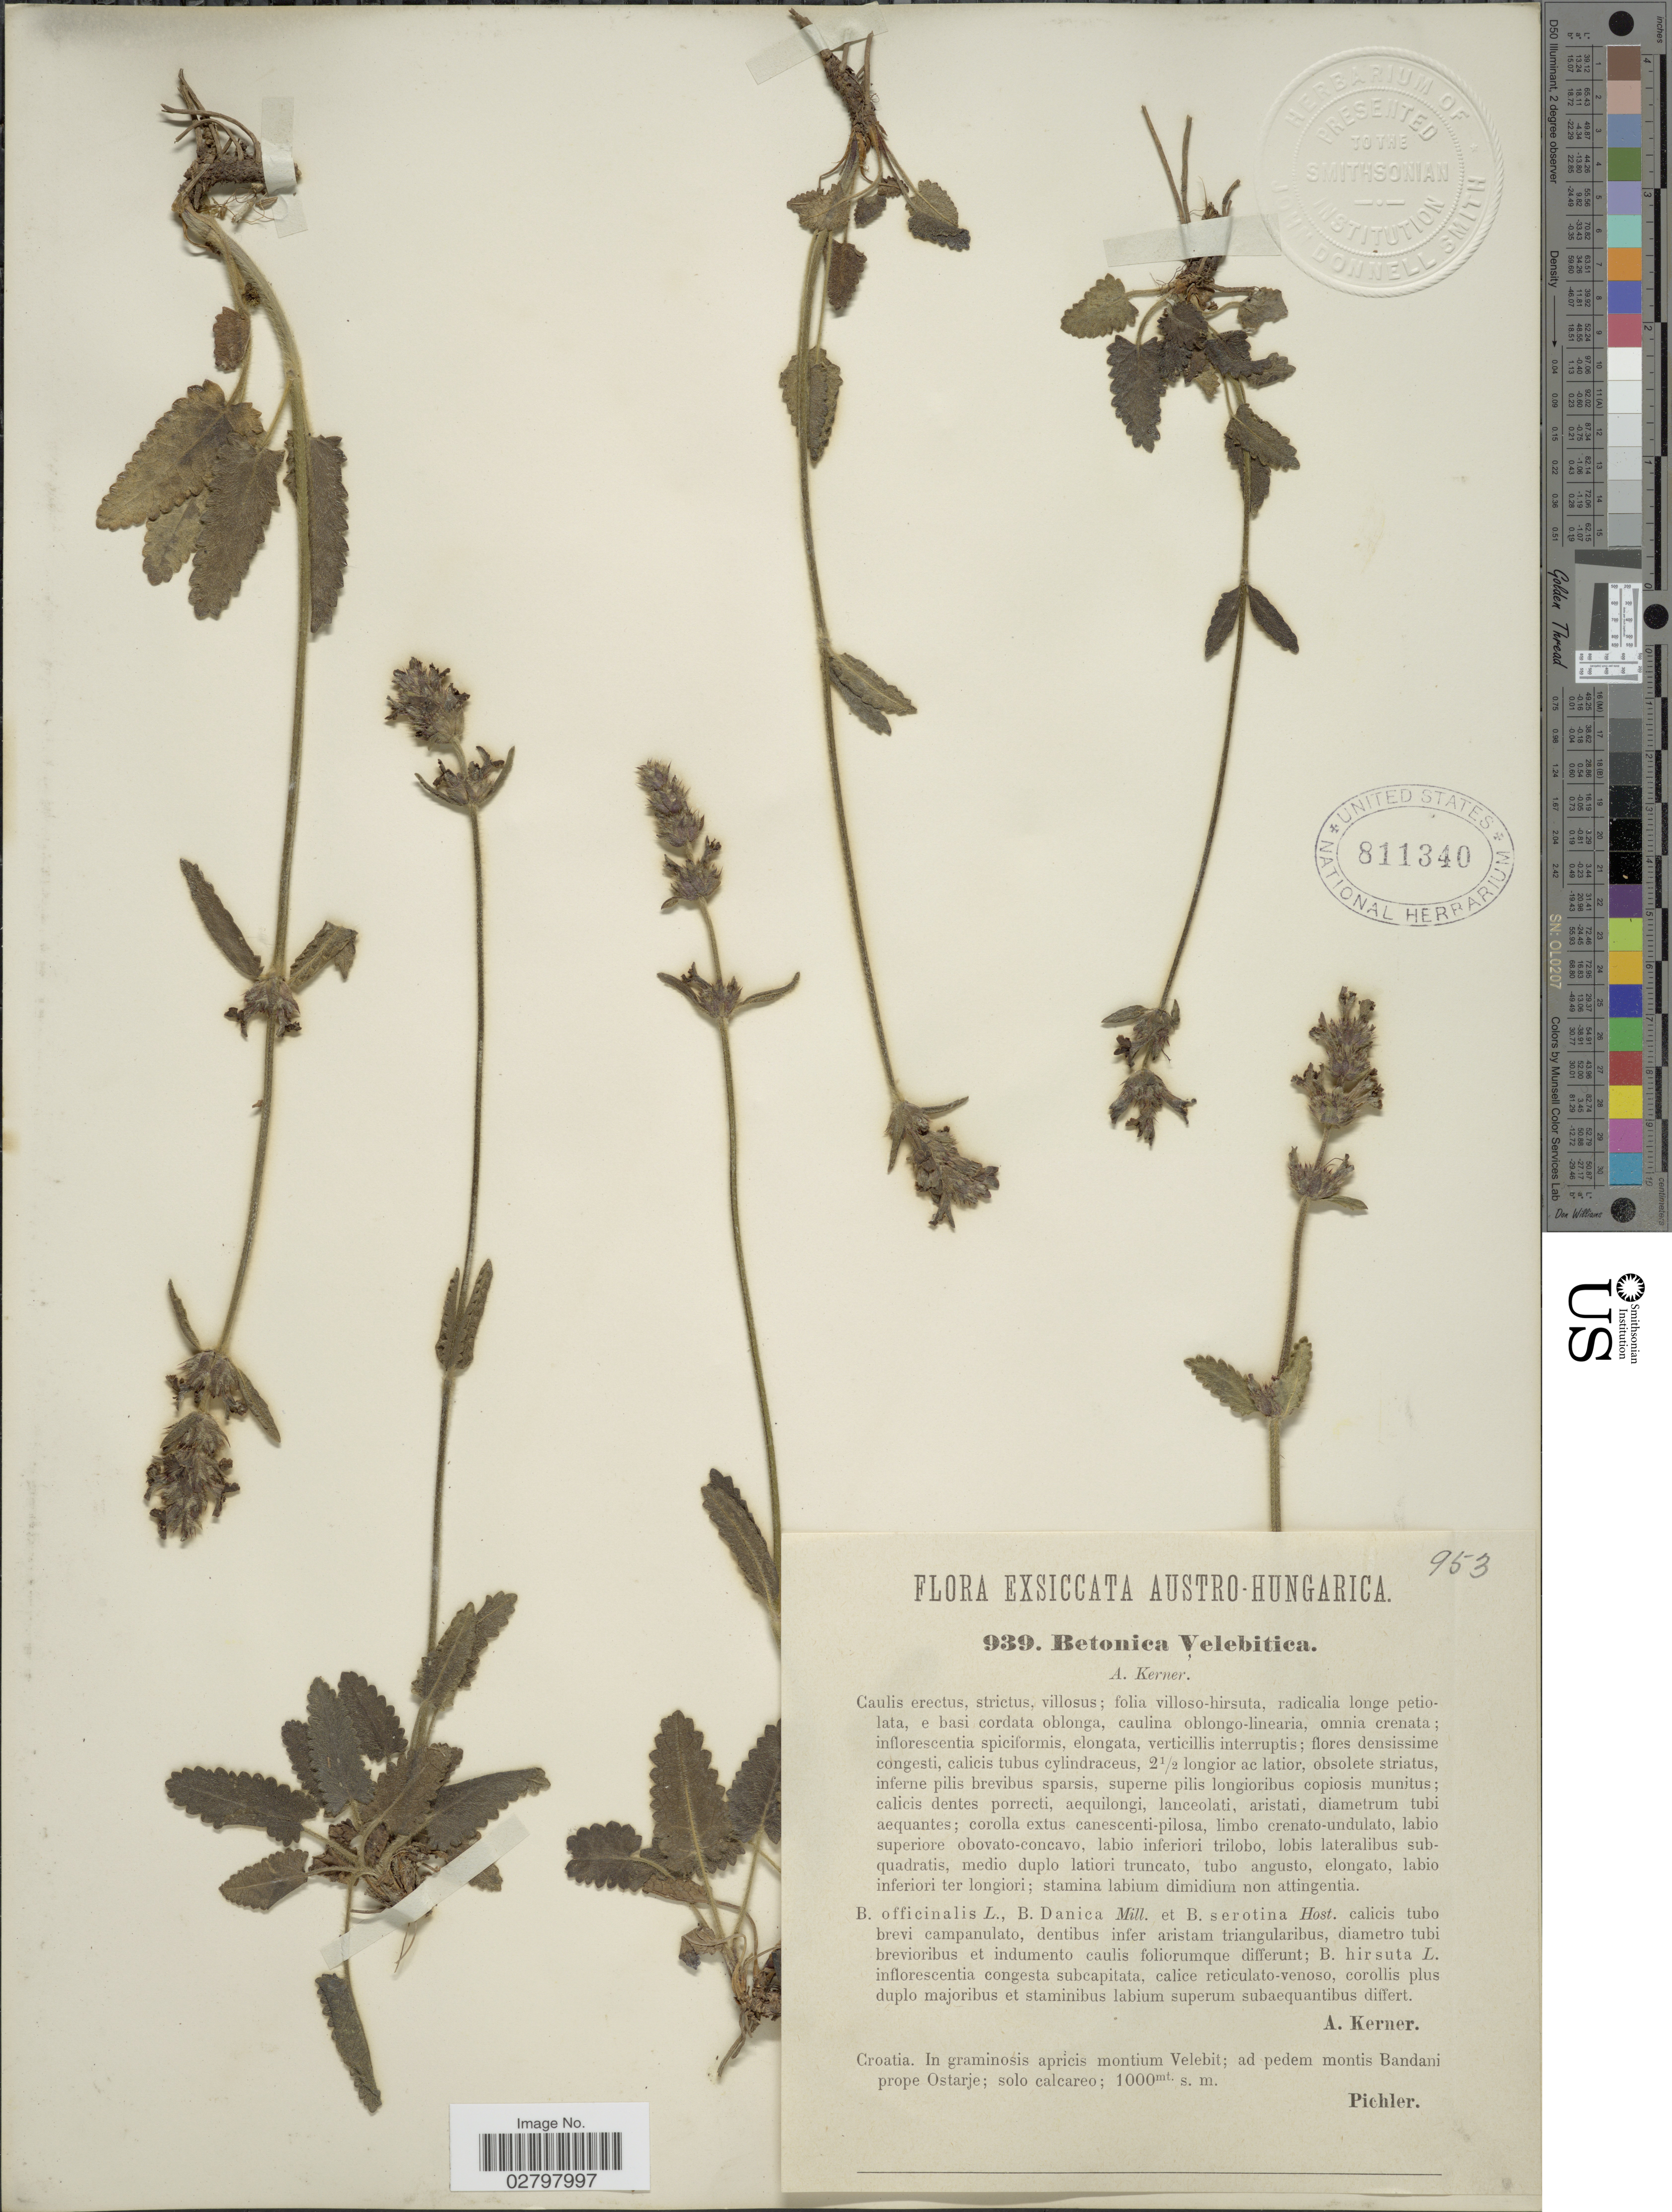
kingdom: Plantae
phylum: Tracheophyta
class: Magnoliopsida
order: Lamiales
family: Lamiaceae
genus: Stachys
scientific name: Stachys velebitica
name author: (A. Kern.) Fritsch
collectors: Pichler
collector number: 939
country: Croatia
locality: In graminosis apricis montium Velebit; ad pedem montis Bandani prope Ostarje; solo calcareo.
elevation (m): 1000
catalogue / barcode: US 811340